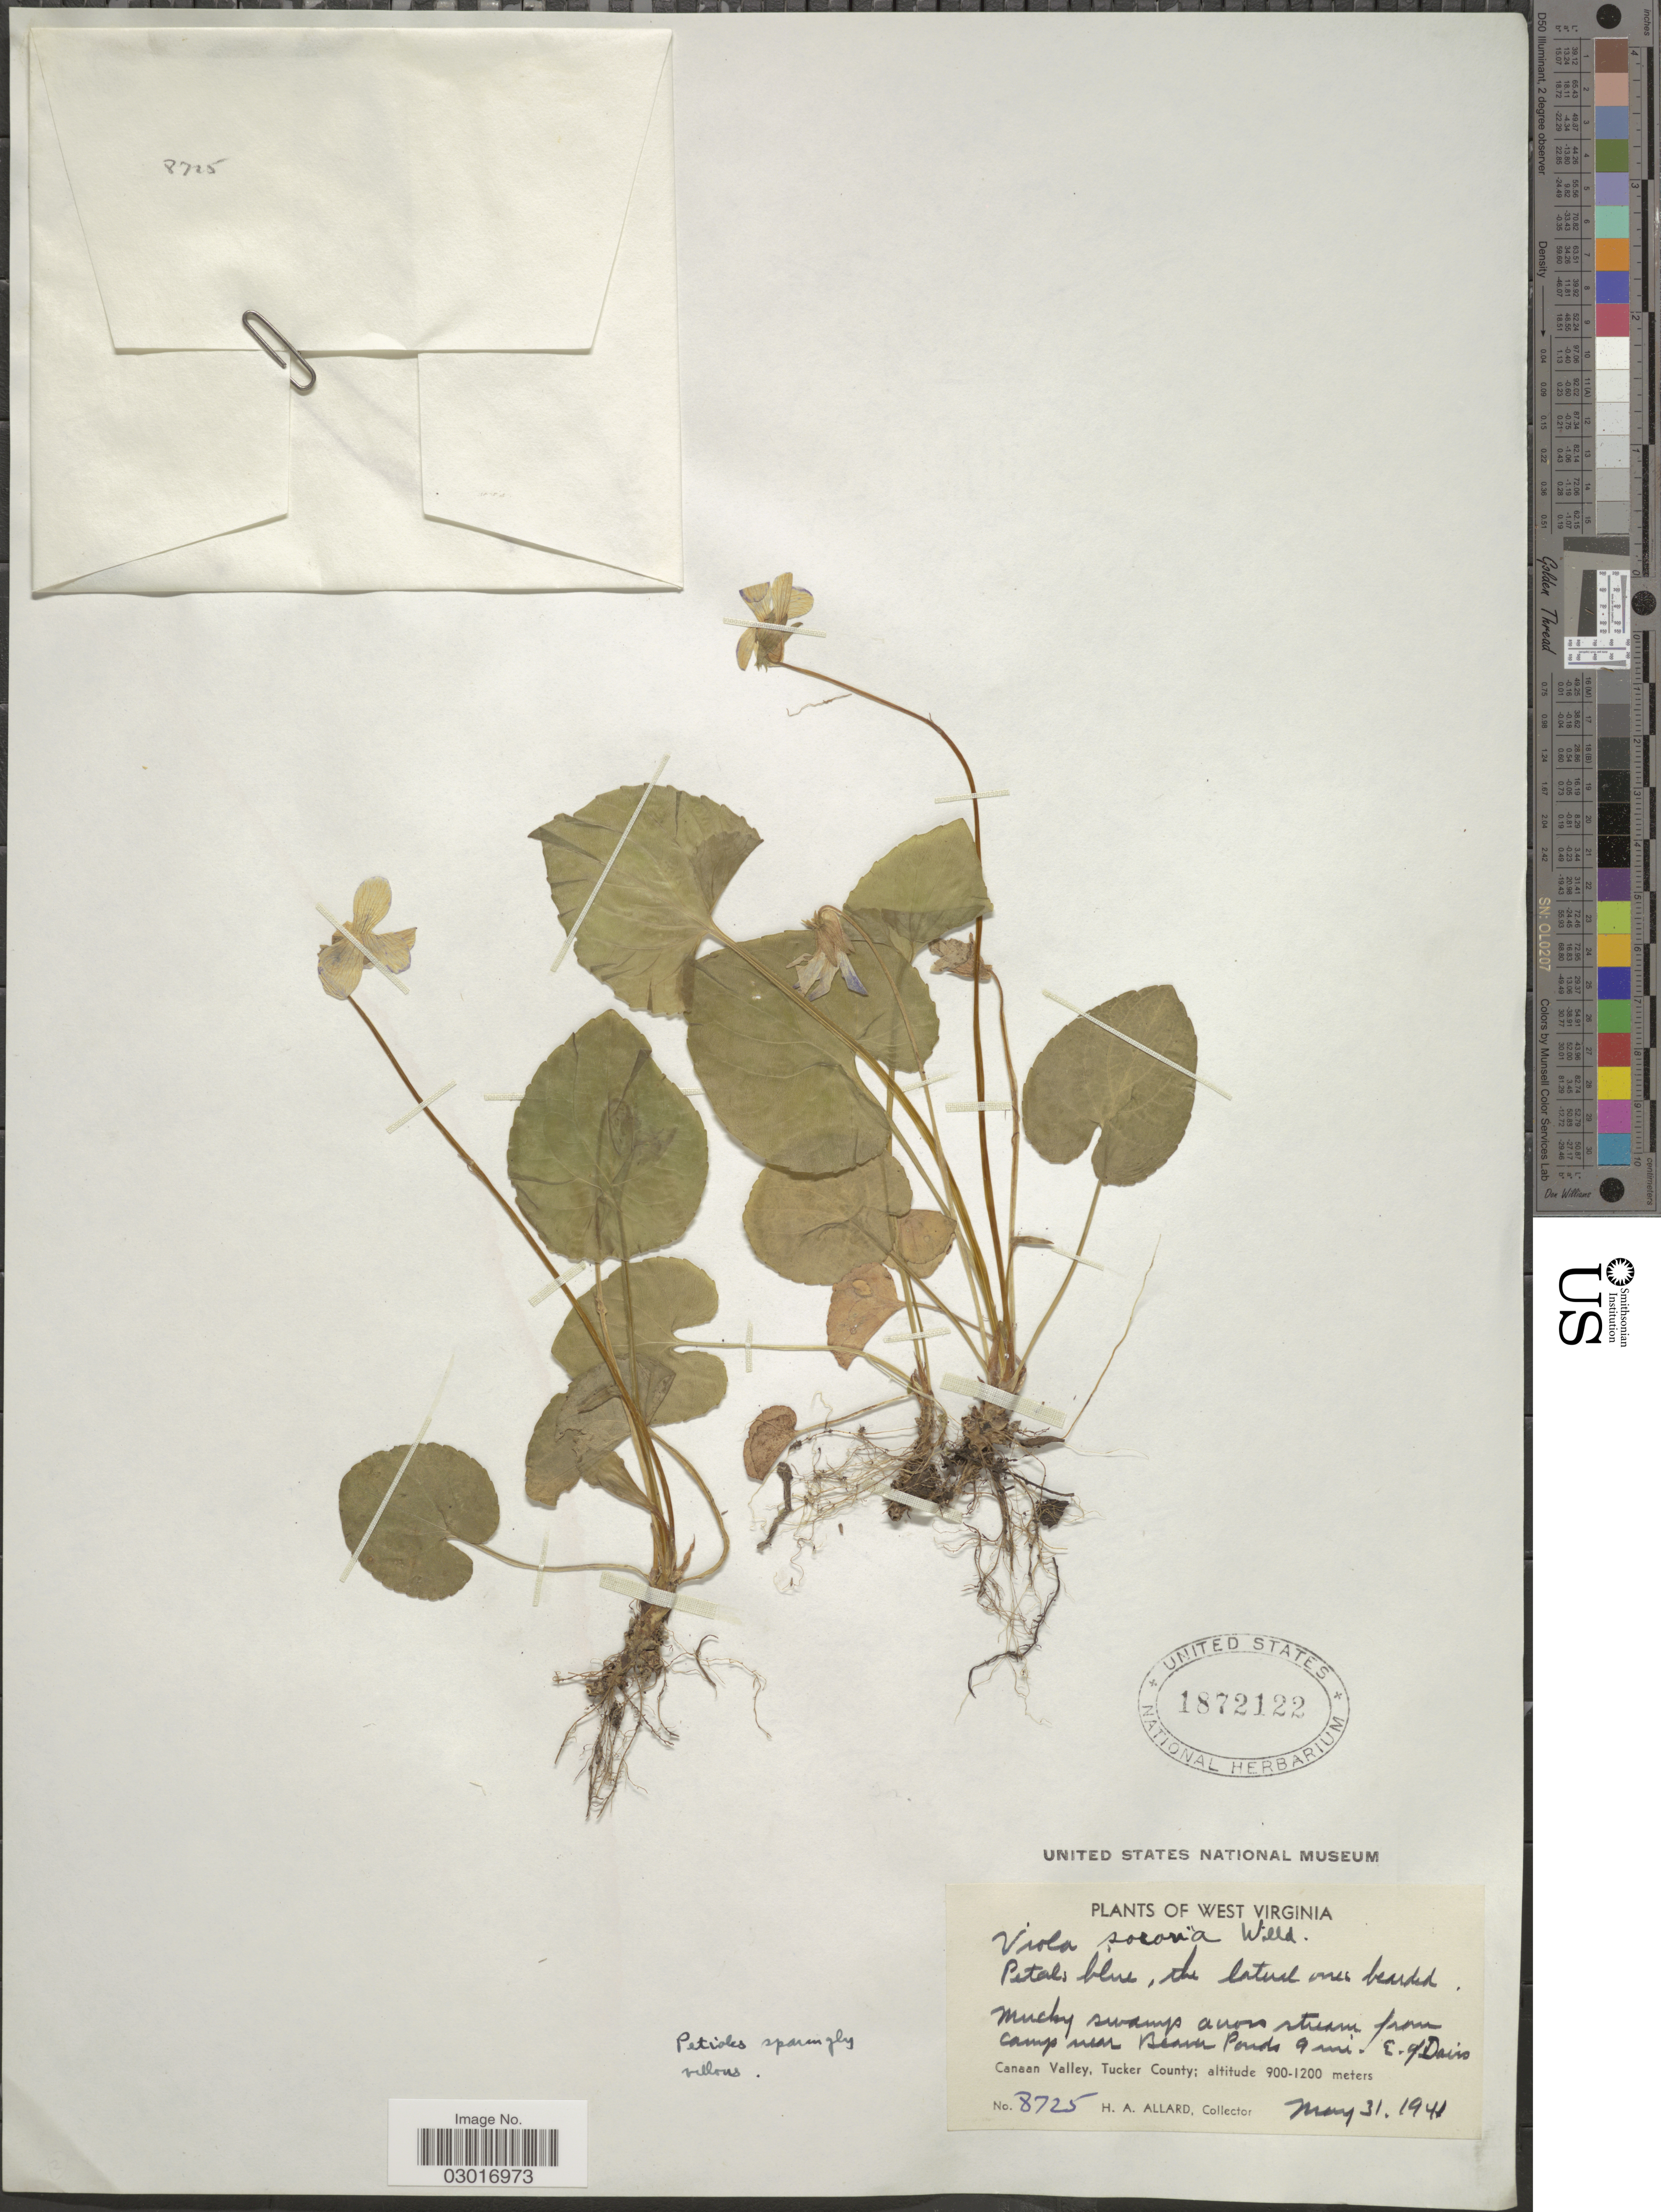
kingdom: Plantae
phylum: Tracheophyta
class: Magnoliopsida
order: Malpighiales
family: Violaceae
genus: Viola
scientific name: Viola sororia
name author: Willd.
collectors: H. A. Allard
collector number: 8725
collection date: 1948-05-31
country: United States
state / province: West Virginia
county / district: Tucker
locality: Mucky swamps around stream from camp near Beaver Ponds 9 mi. E. of Davis, Canaan Valley, Tucker County.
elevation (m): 900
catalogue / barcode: US 1872122